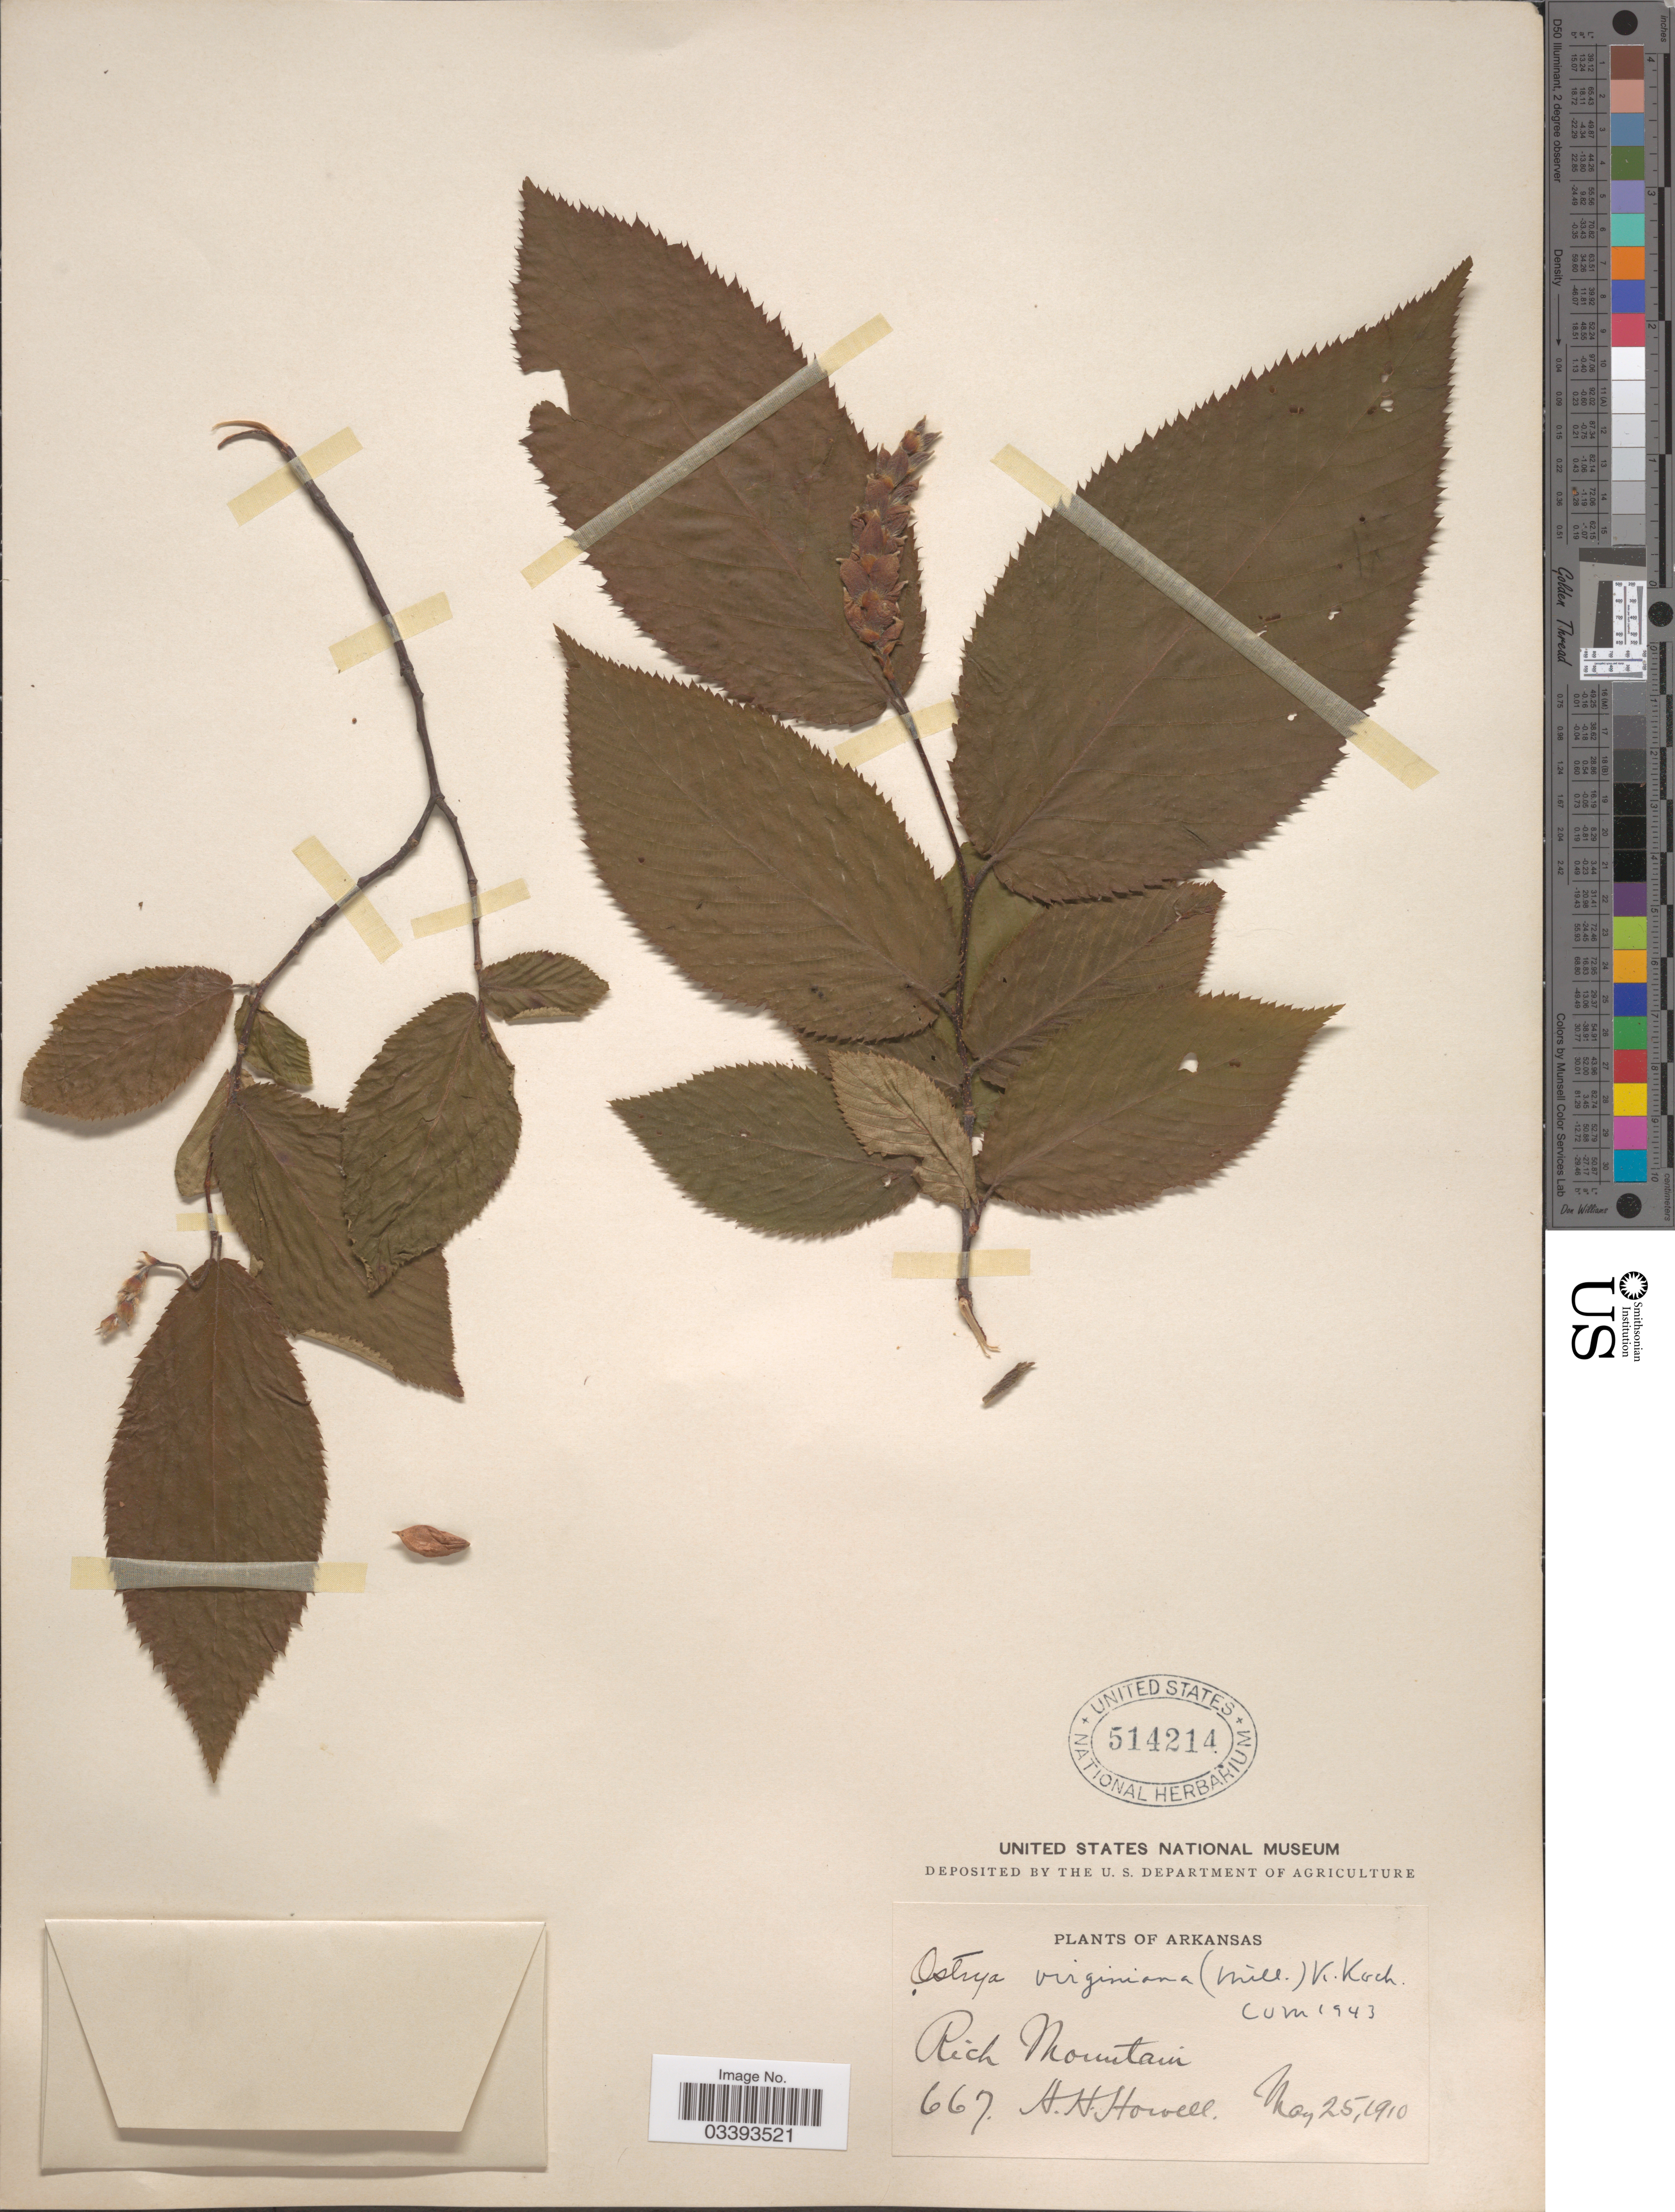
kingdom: Plantae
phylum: Tracheophyta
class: Magnoliopsida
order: Fagales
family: Betulaceae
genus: Ostrya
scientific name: Ostrya virginiana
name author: (Mill.) K. Koch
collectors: A. Howell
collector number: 667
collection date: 1910-05-25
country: United States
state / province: Arkansas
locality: Rich Mountain.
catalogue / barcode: US 514214